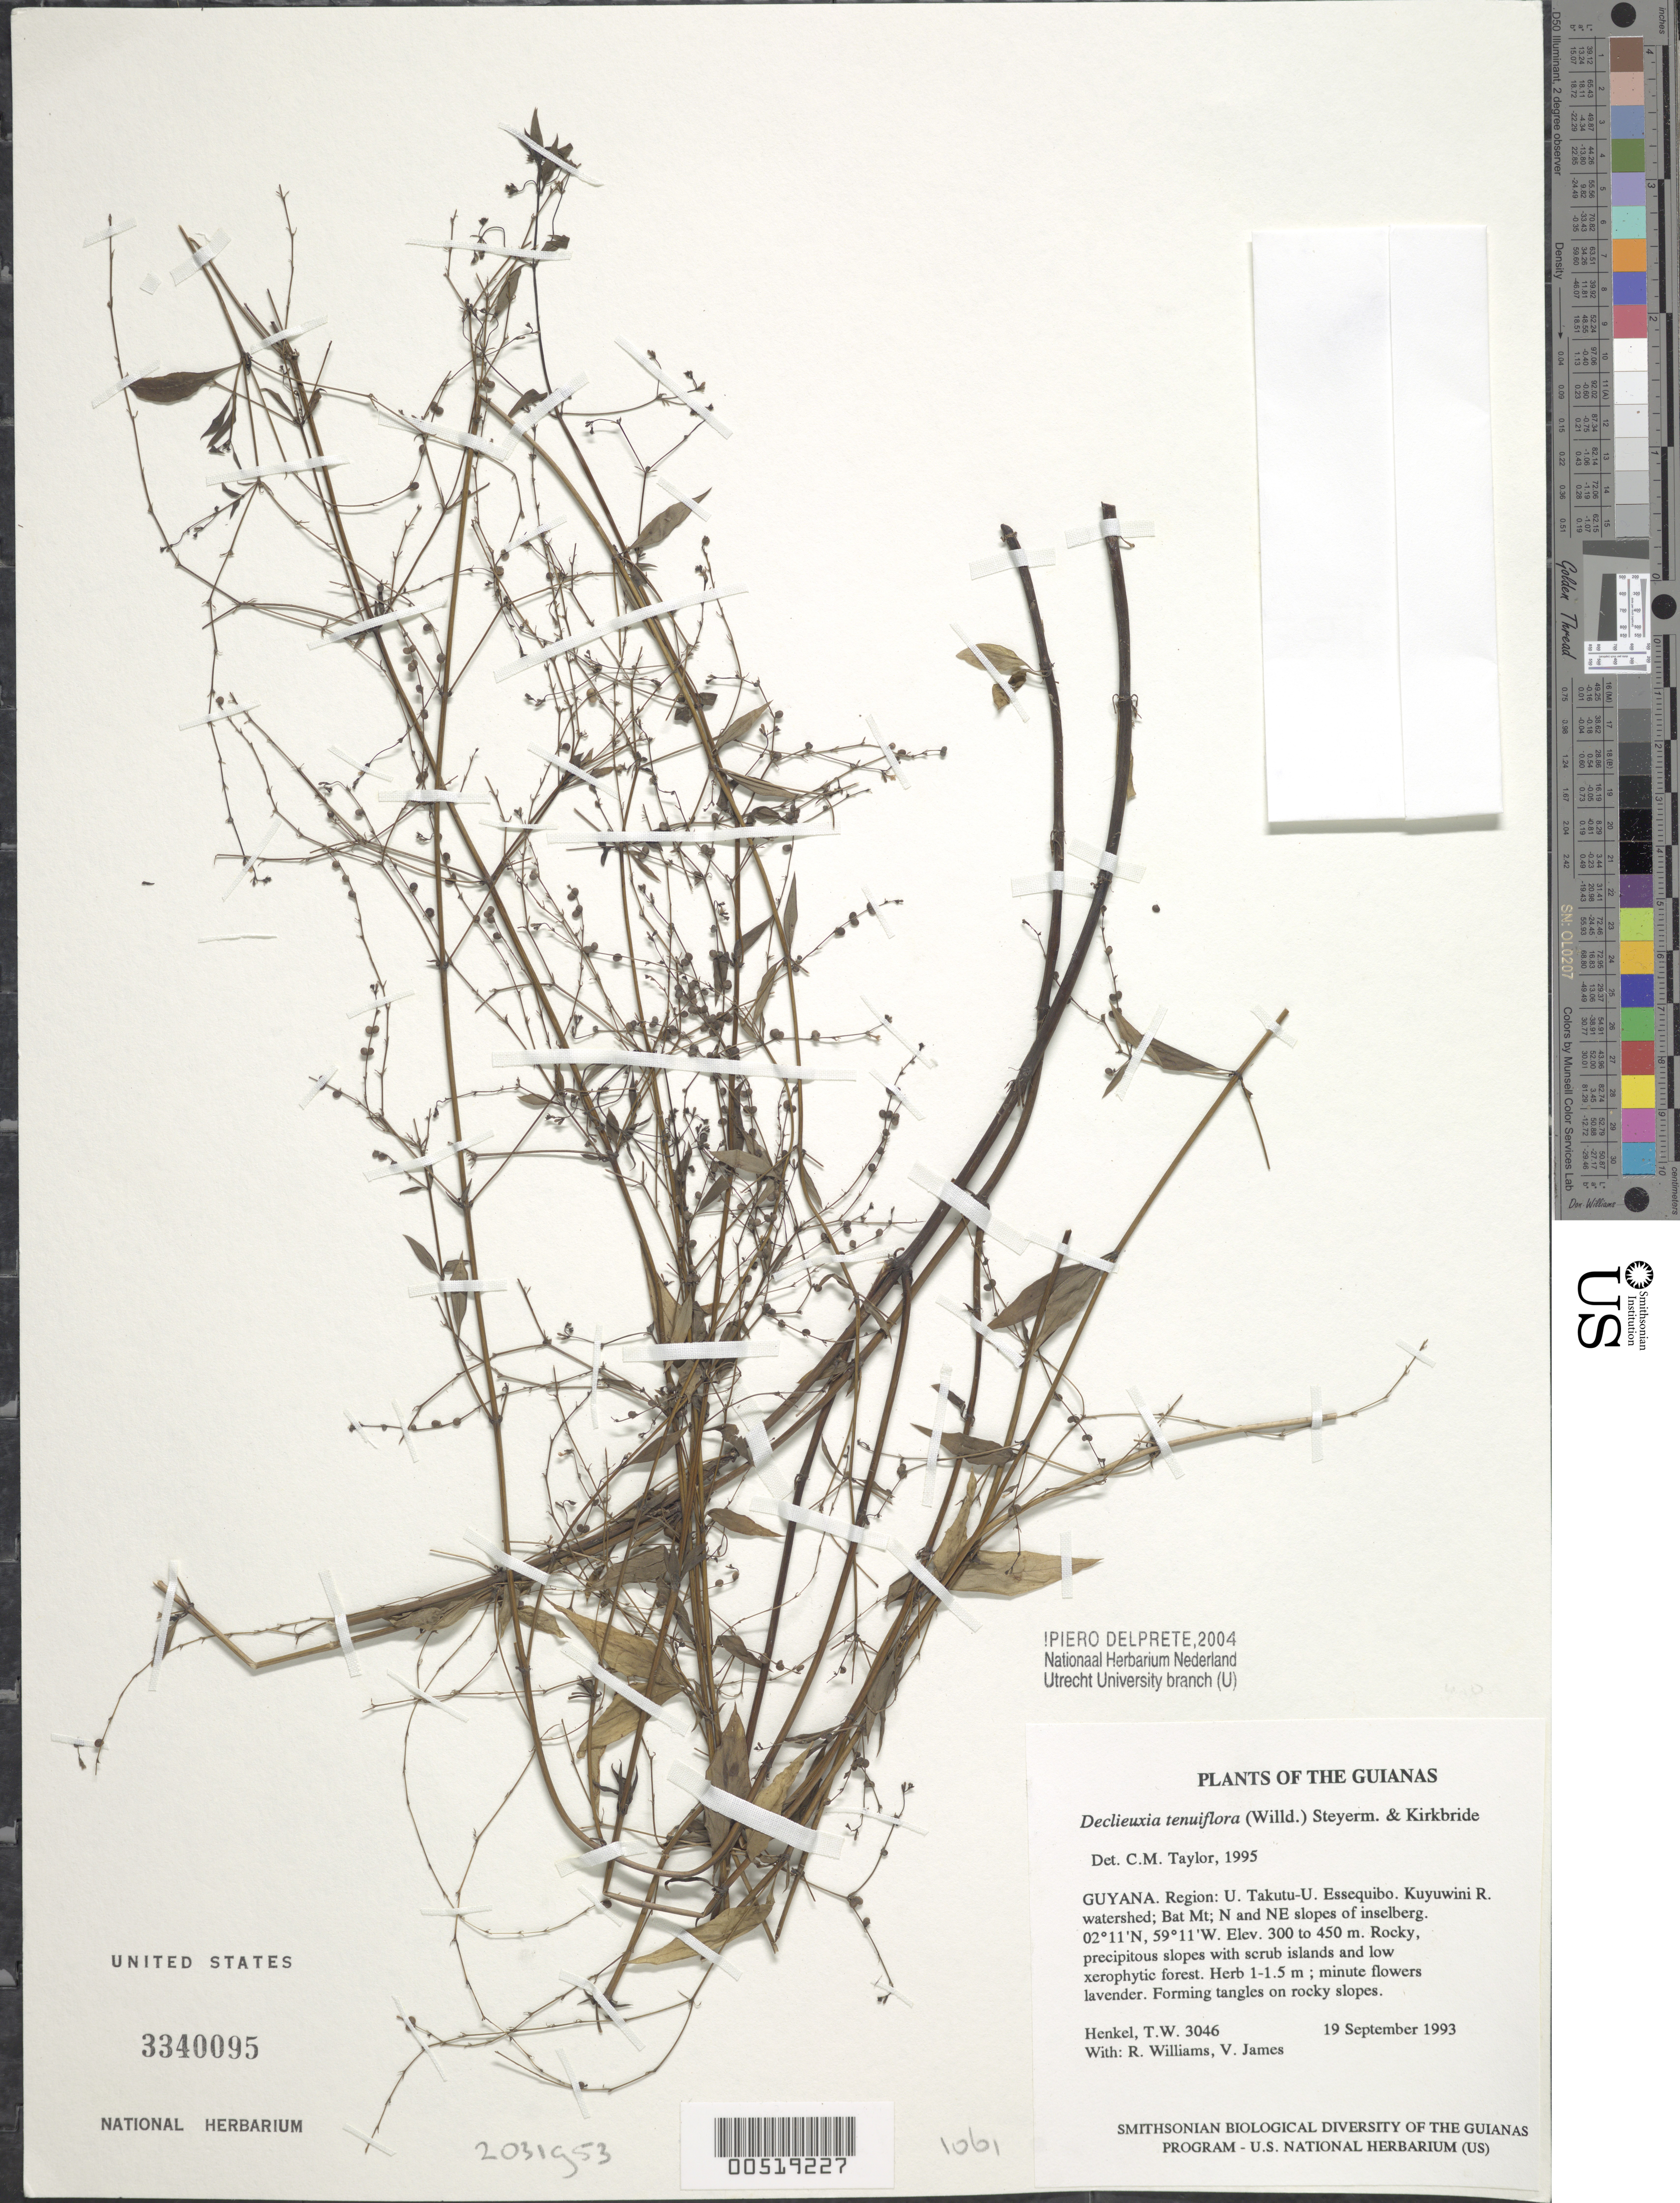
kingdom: Plantae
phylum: Tracheophyta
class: Magnoliopsida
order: Gentianales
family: Rubiaceae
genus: Declieuxia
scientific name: Declieuxia tenuiflora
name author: (Willd. ex Roem. & Schult.) Steyerm. & J.H. Kirkbr.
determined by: Taylor, Charlotte M.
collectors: T. Henkel, R. Williams & V. James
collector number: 3046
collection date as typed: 19 September 1993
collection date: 1993-09-19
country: Guyana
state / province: U. Takutu-U. Essequibo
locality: Kuyuwini R. watershed; Bat Mt; N and NE slopes of inselberg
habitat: Rocky, precipitous slopes with scrub islands and low xerophytic forest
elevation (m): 300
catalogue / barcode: US 3340095